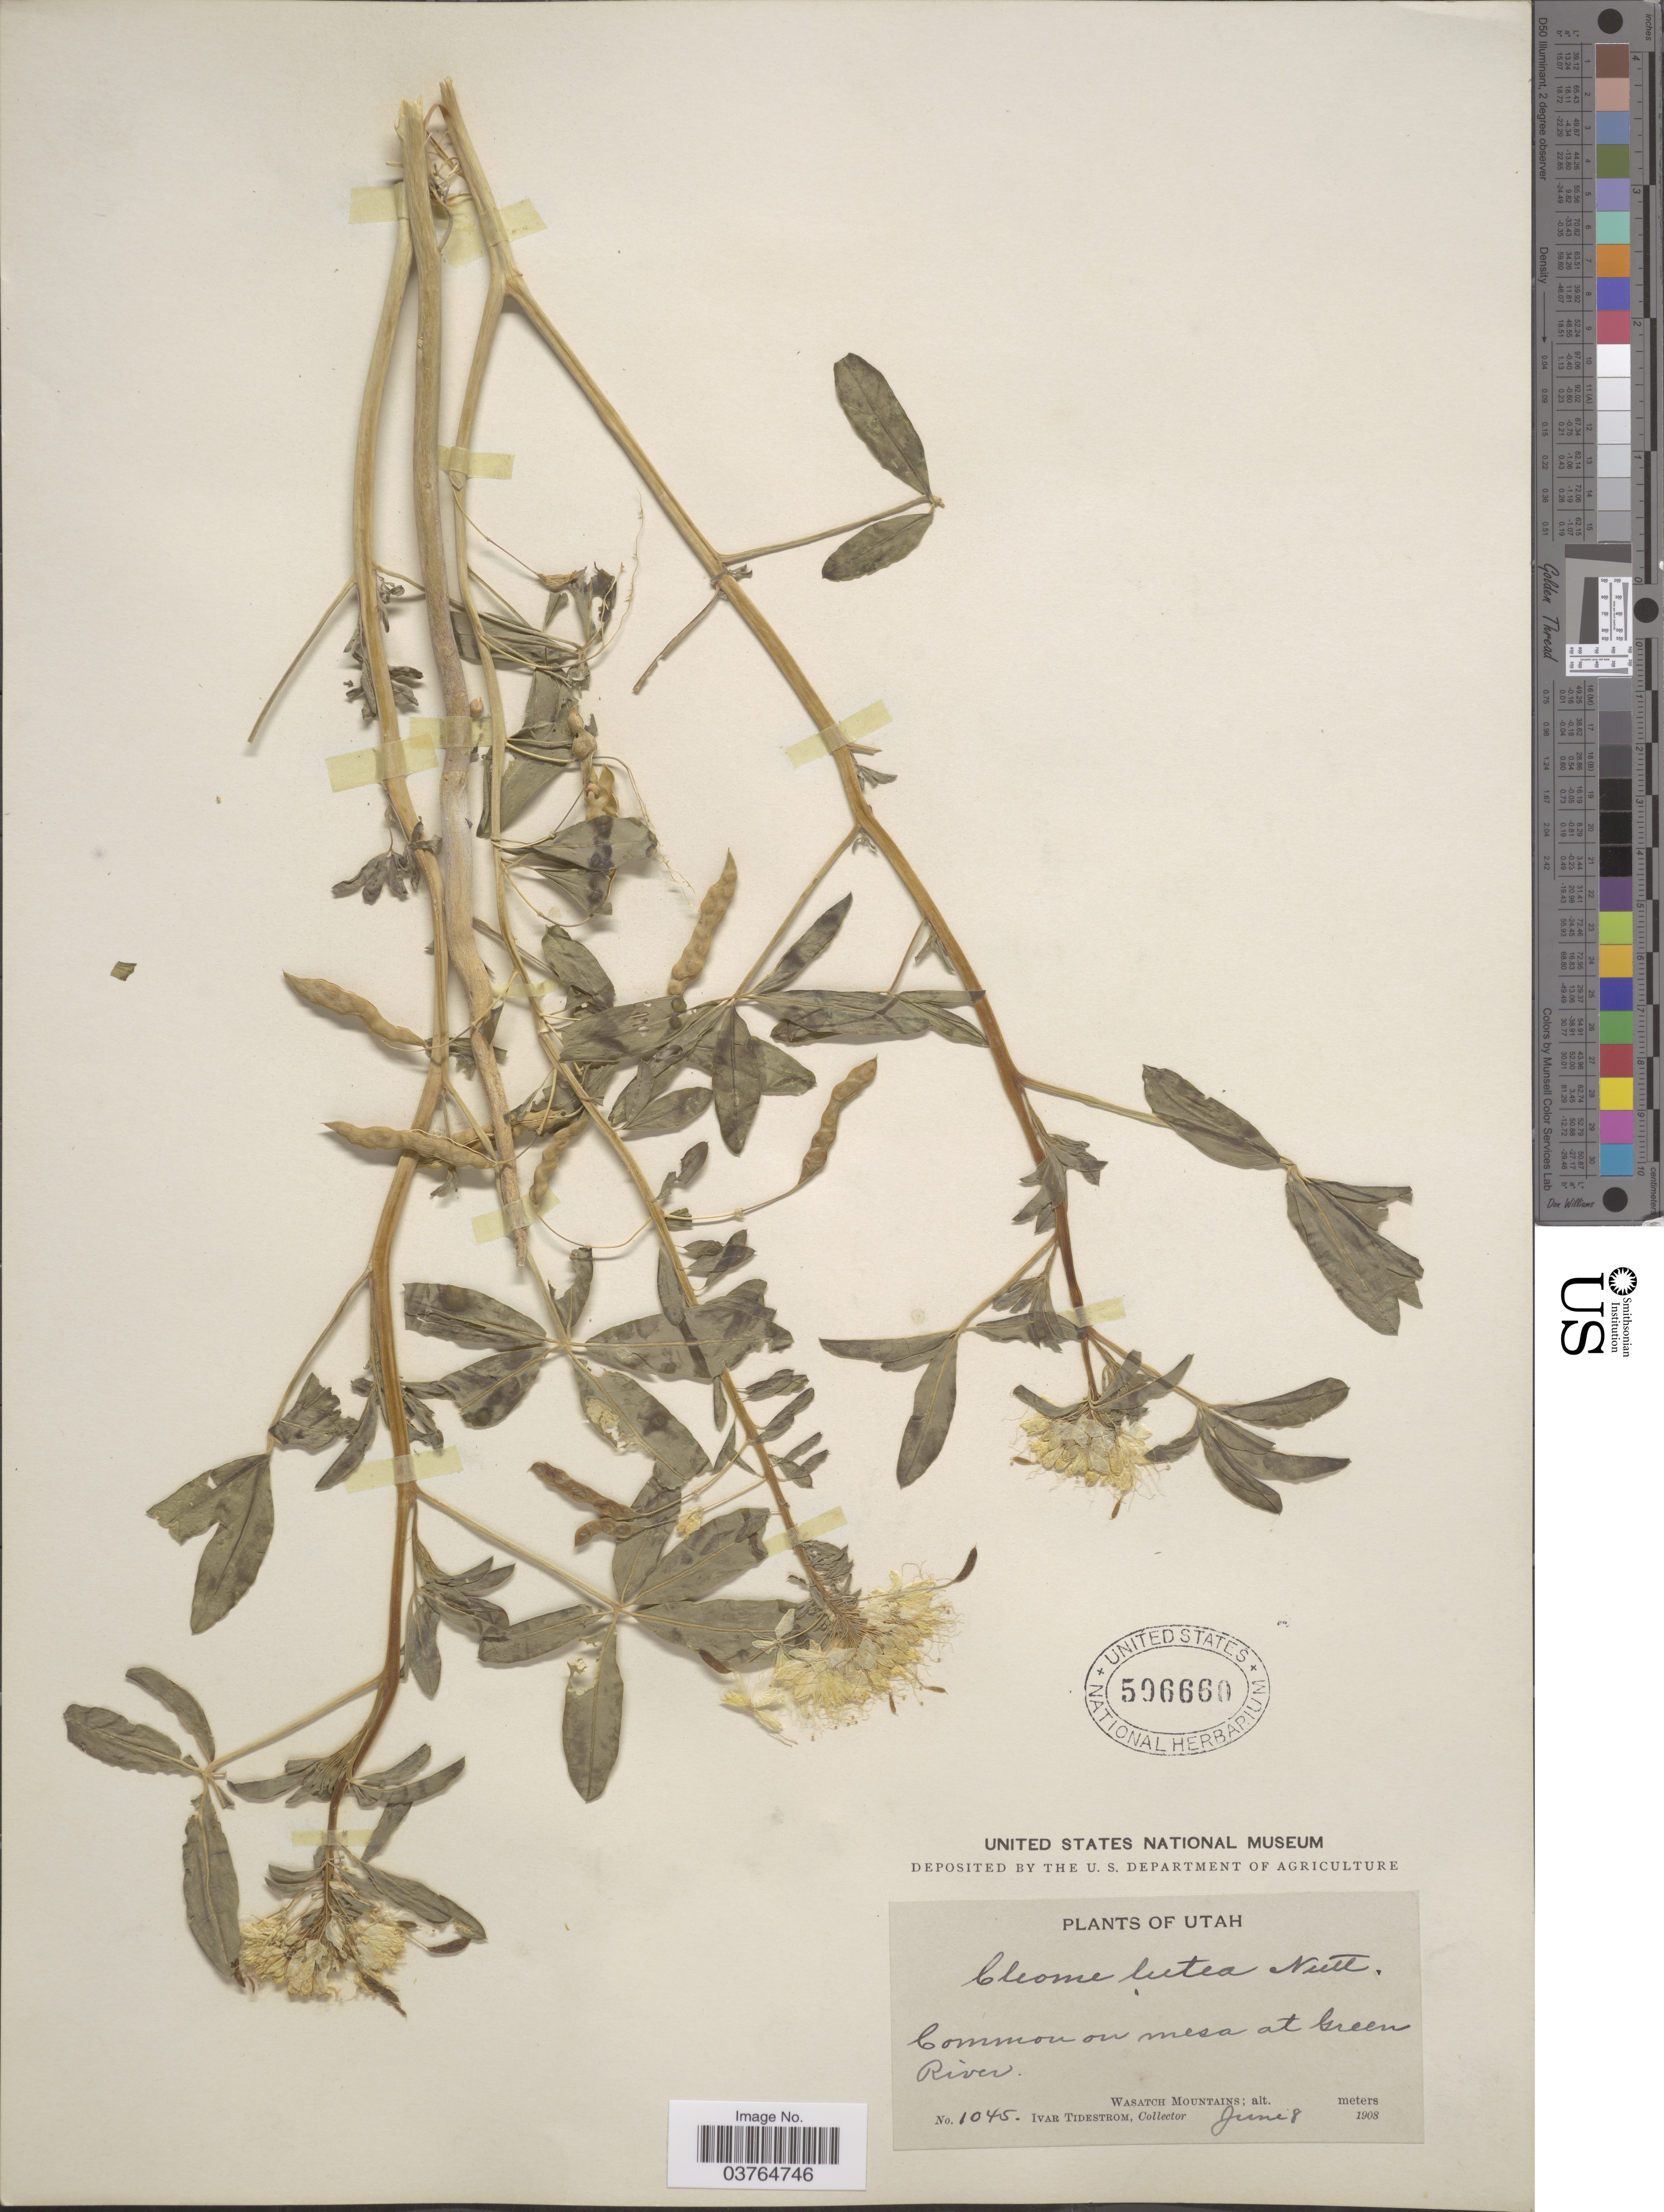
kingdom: Plantae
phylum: Tracheophyta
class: Magnoliopsida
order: Brassicales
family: Cleomaceae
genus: Cleomella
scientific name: Cleomella lutea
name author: (Hook.) Roalson & J.C. Hall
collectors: I. F. Tidestrom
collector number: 1045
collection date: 1908-06-08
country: United States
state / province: Utah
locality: Common on mesa at Green River. Wasatch Mountains.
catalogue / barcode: US 506660